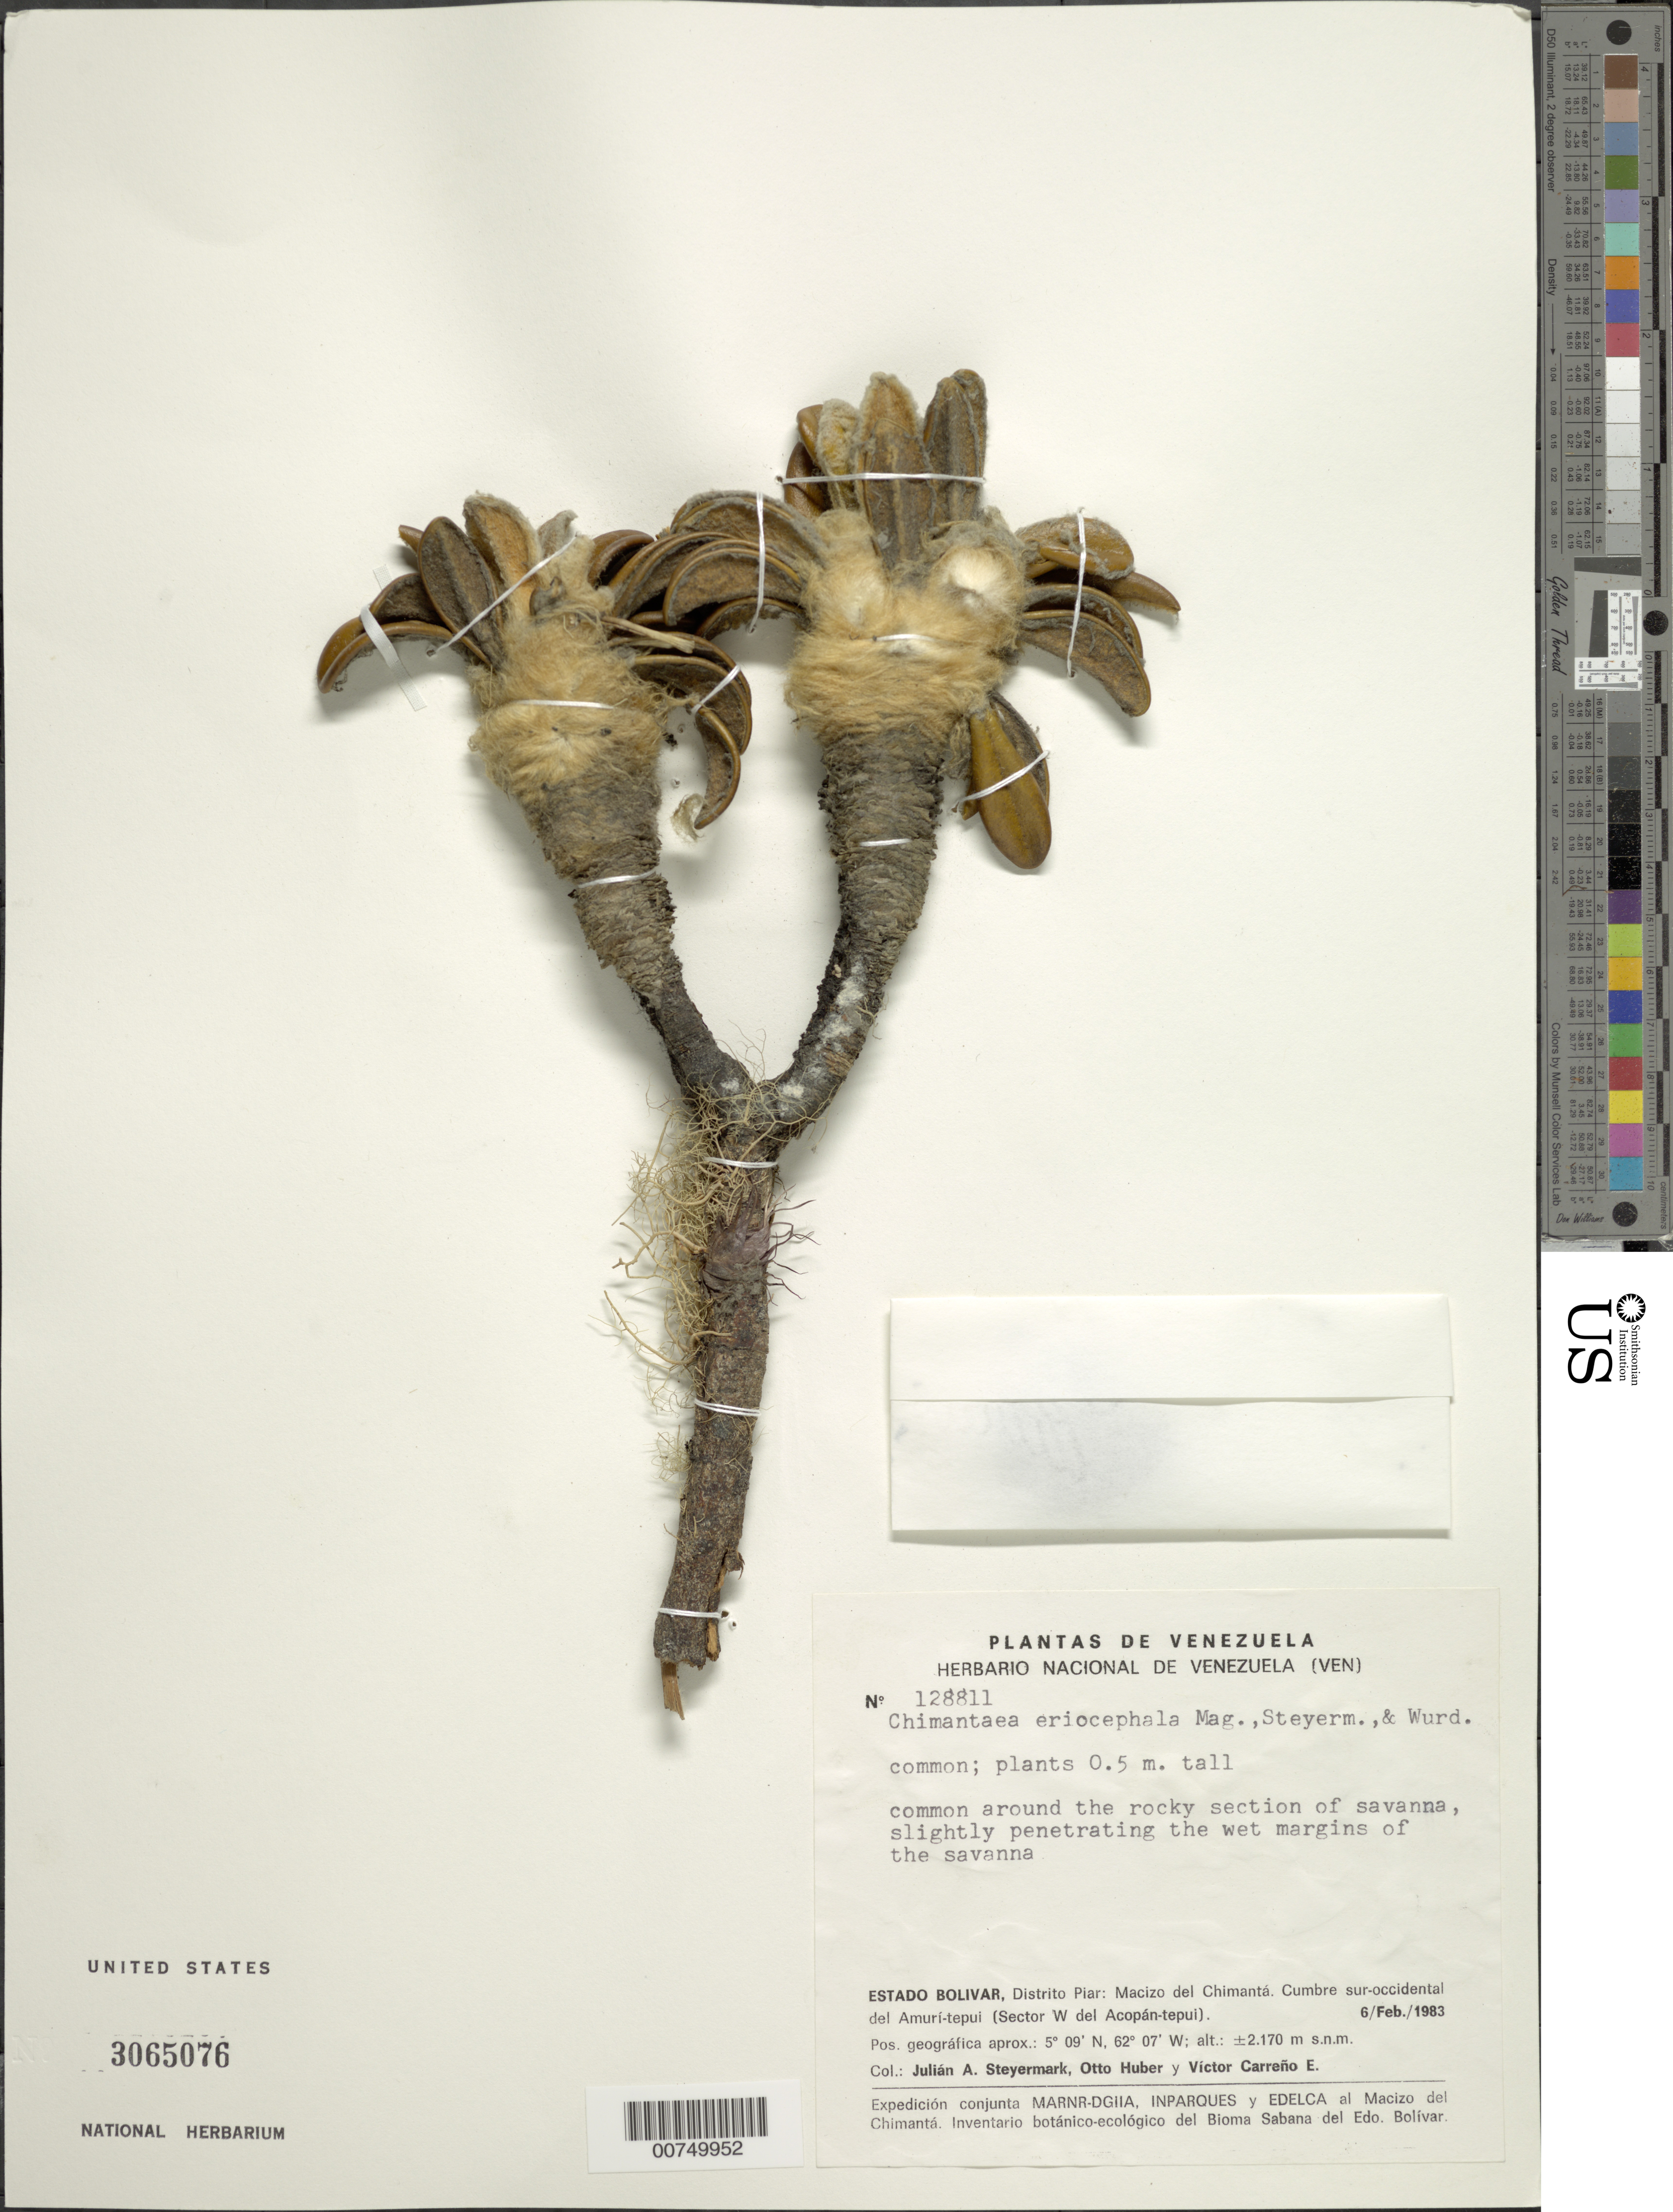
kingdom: Plantae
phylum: Tracheophyta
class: Magnoliopsida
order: Asterales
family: Asteraceae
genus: Chimantaea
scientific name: Chimantaea eriocephala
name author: Maguire et al.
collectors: J. Steyermark, O. Huber & V. Carreño E.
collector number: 128811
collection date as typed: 6-Feb-83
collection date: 1983-02-06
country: Venezuela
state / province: Bolívar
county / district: Piar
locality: Macizo del Chimantá, Amuí-tepuí (Sector W del Acopán-tepuí)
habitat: Around the rocky section of savanna, slightly penetrating the wet margins of the savanna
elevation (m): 2170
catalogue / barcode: US 3065076